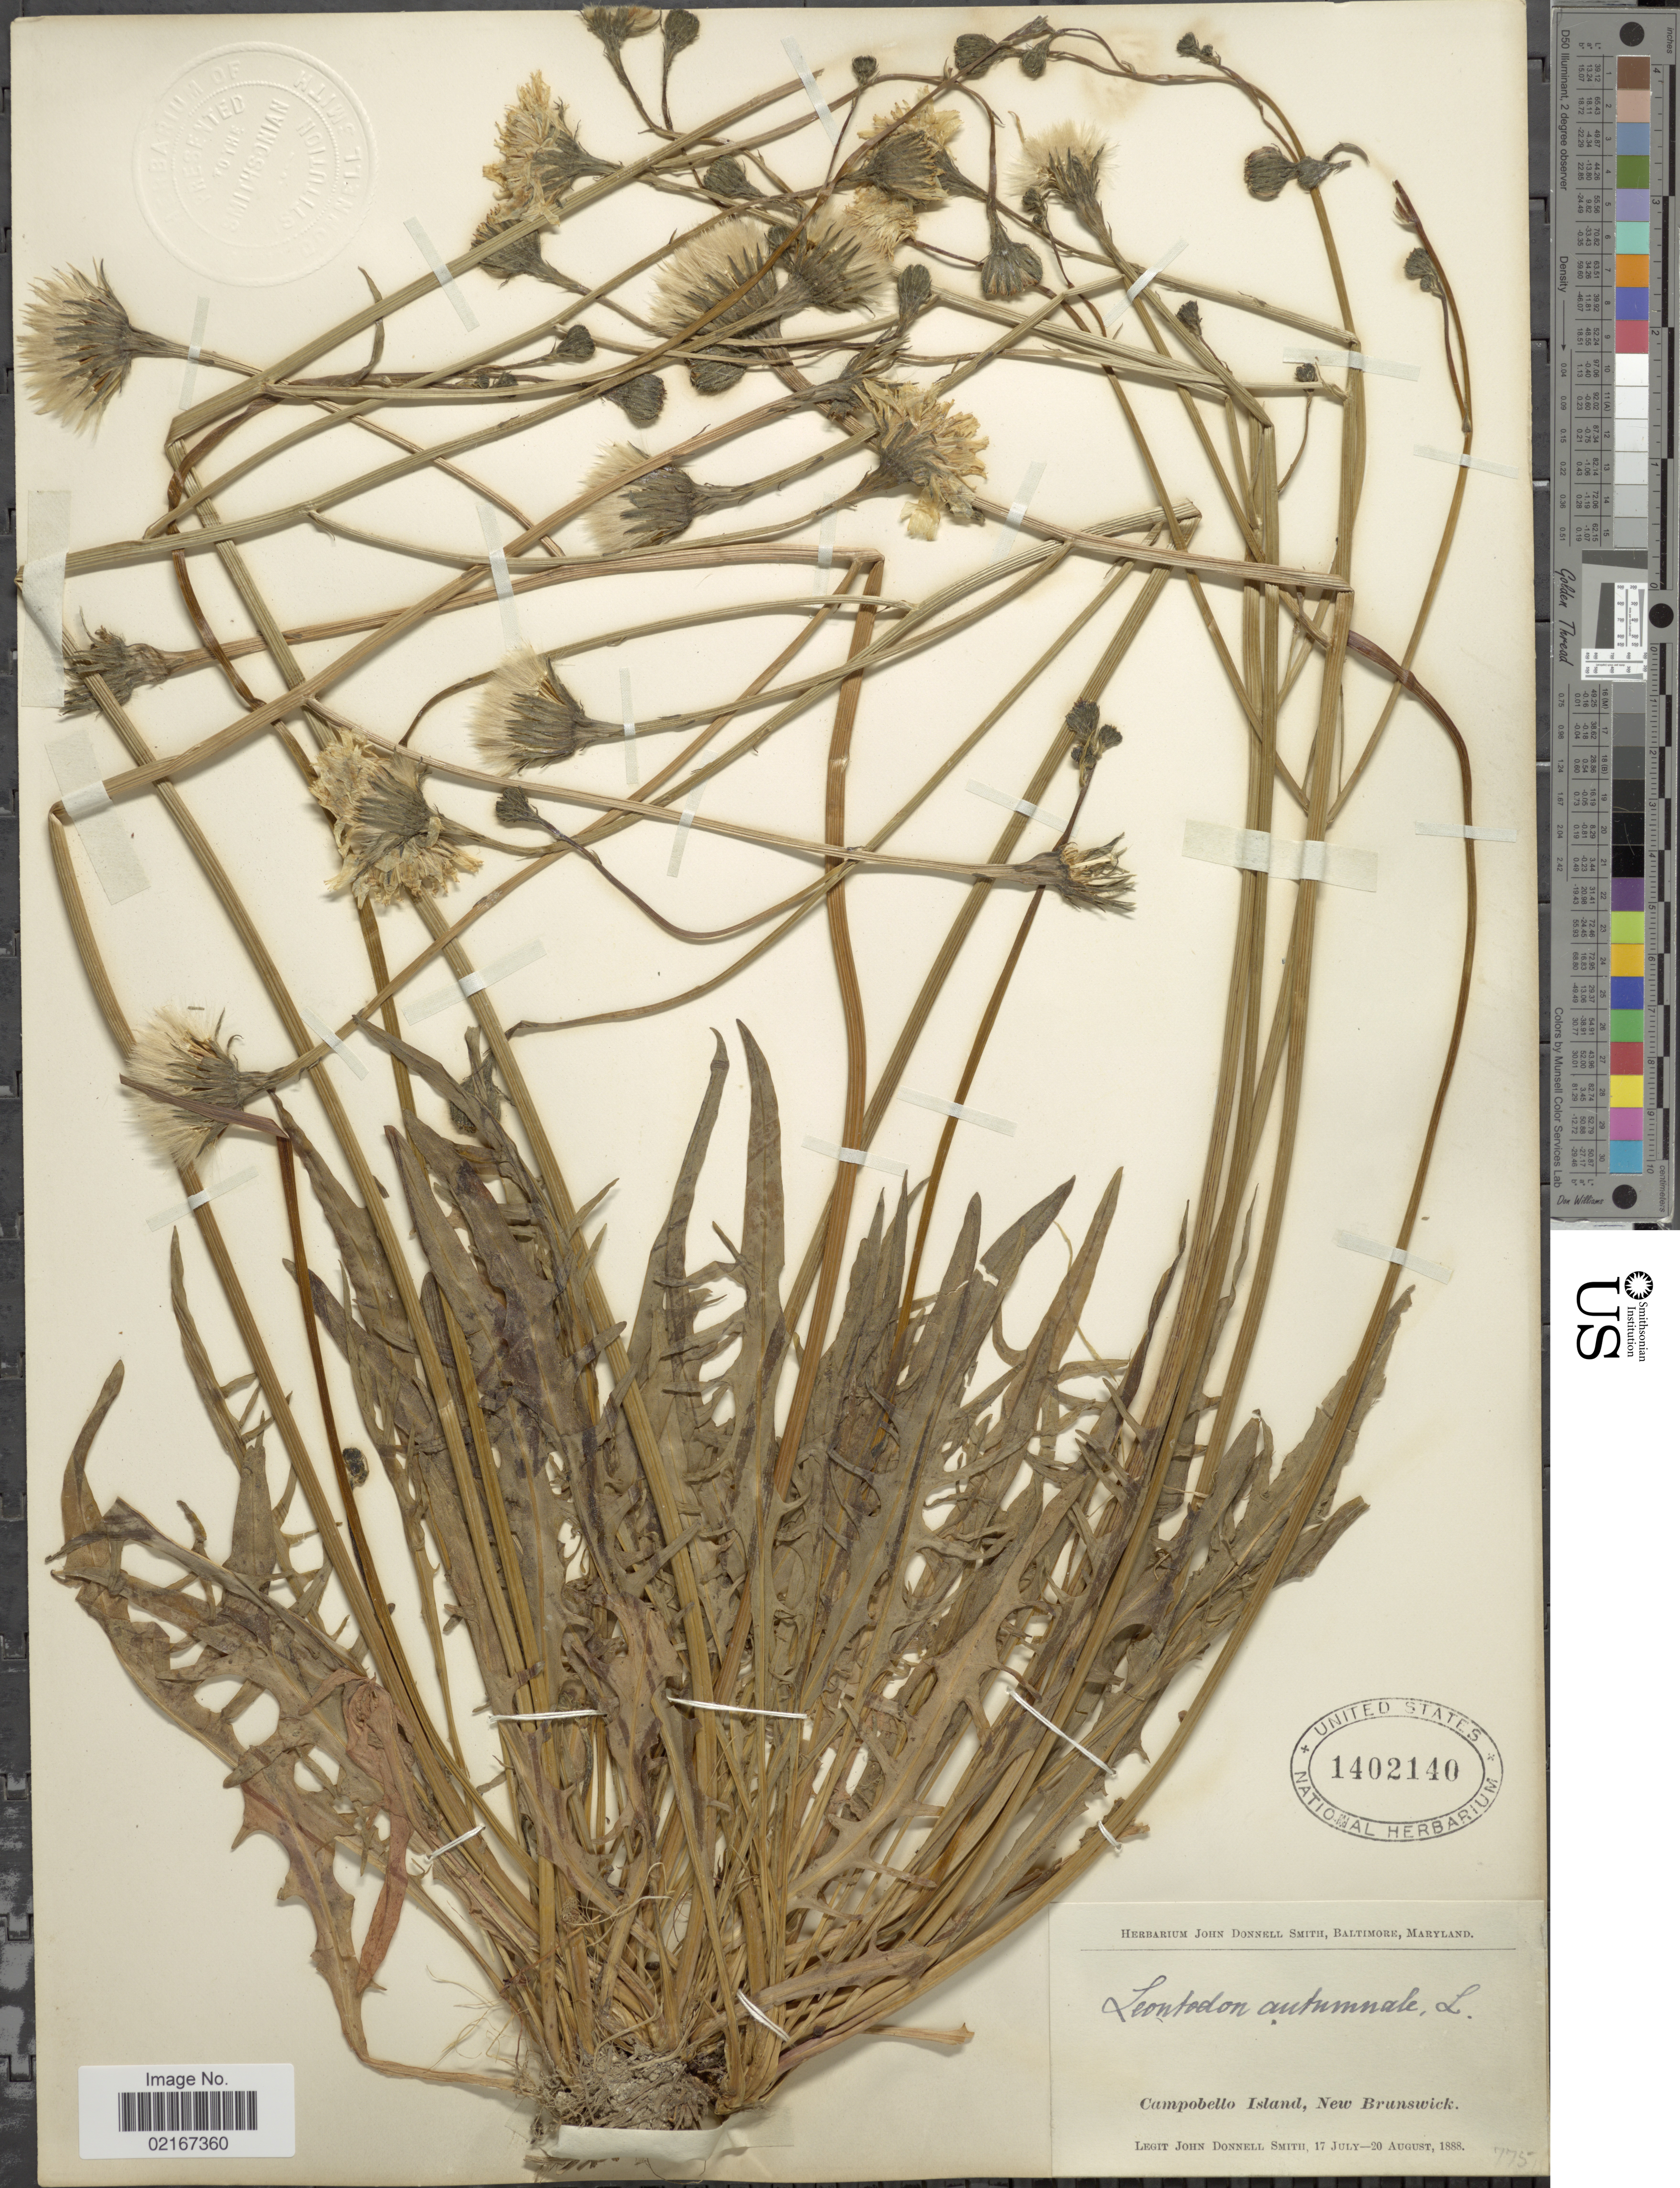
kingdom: Plantae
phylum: Tracheophyta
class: Magnoliopsida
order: Asterales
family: Asteraceae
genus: Scorzoneroides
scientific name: Scorzoneroides autumnalis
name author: (L.) Moench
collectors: J. Donnell Smith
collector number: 775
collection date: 1888-07-17/1888-08-20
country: Canada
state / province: New Brunswick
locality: Campobello Island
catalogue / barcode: US 1402140